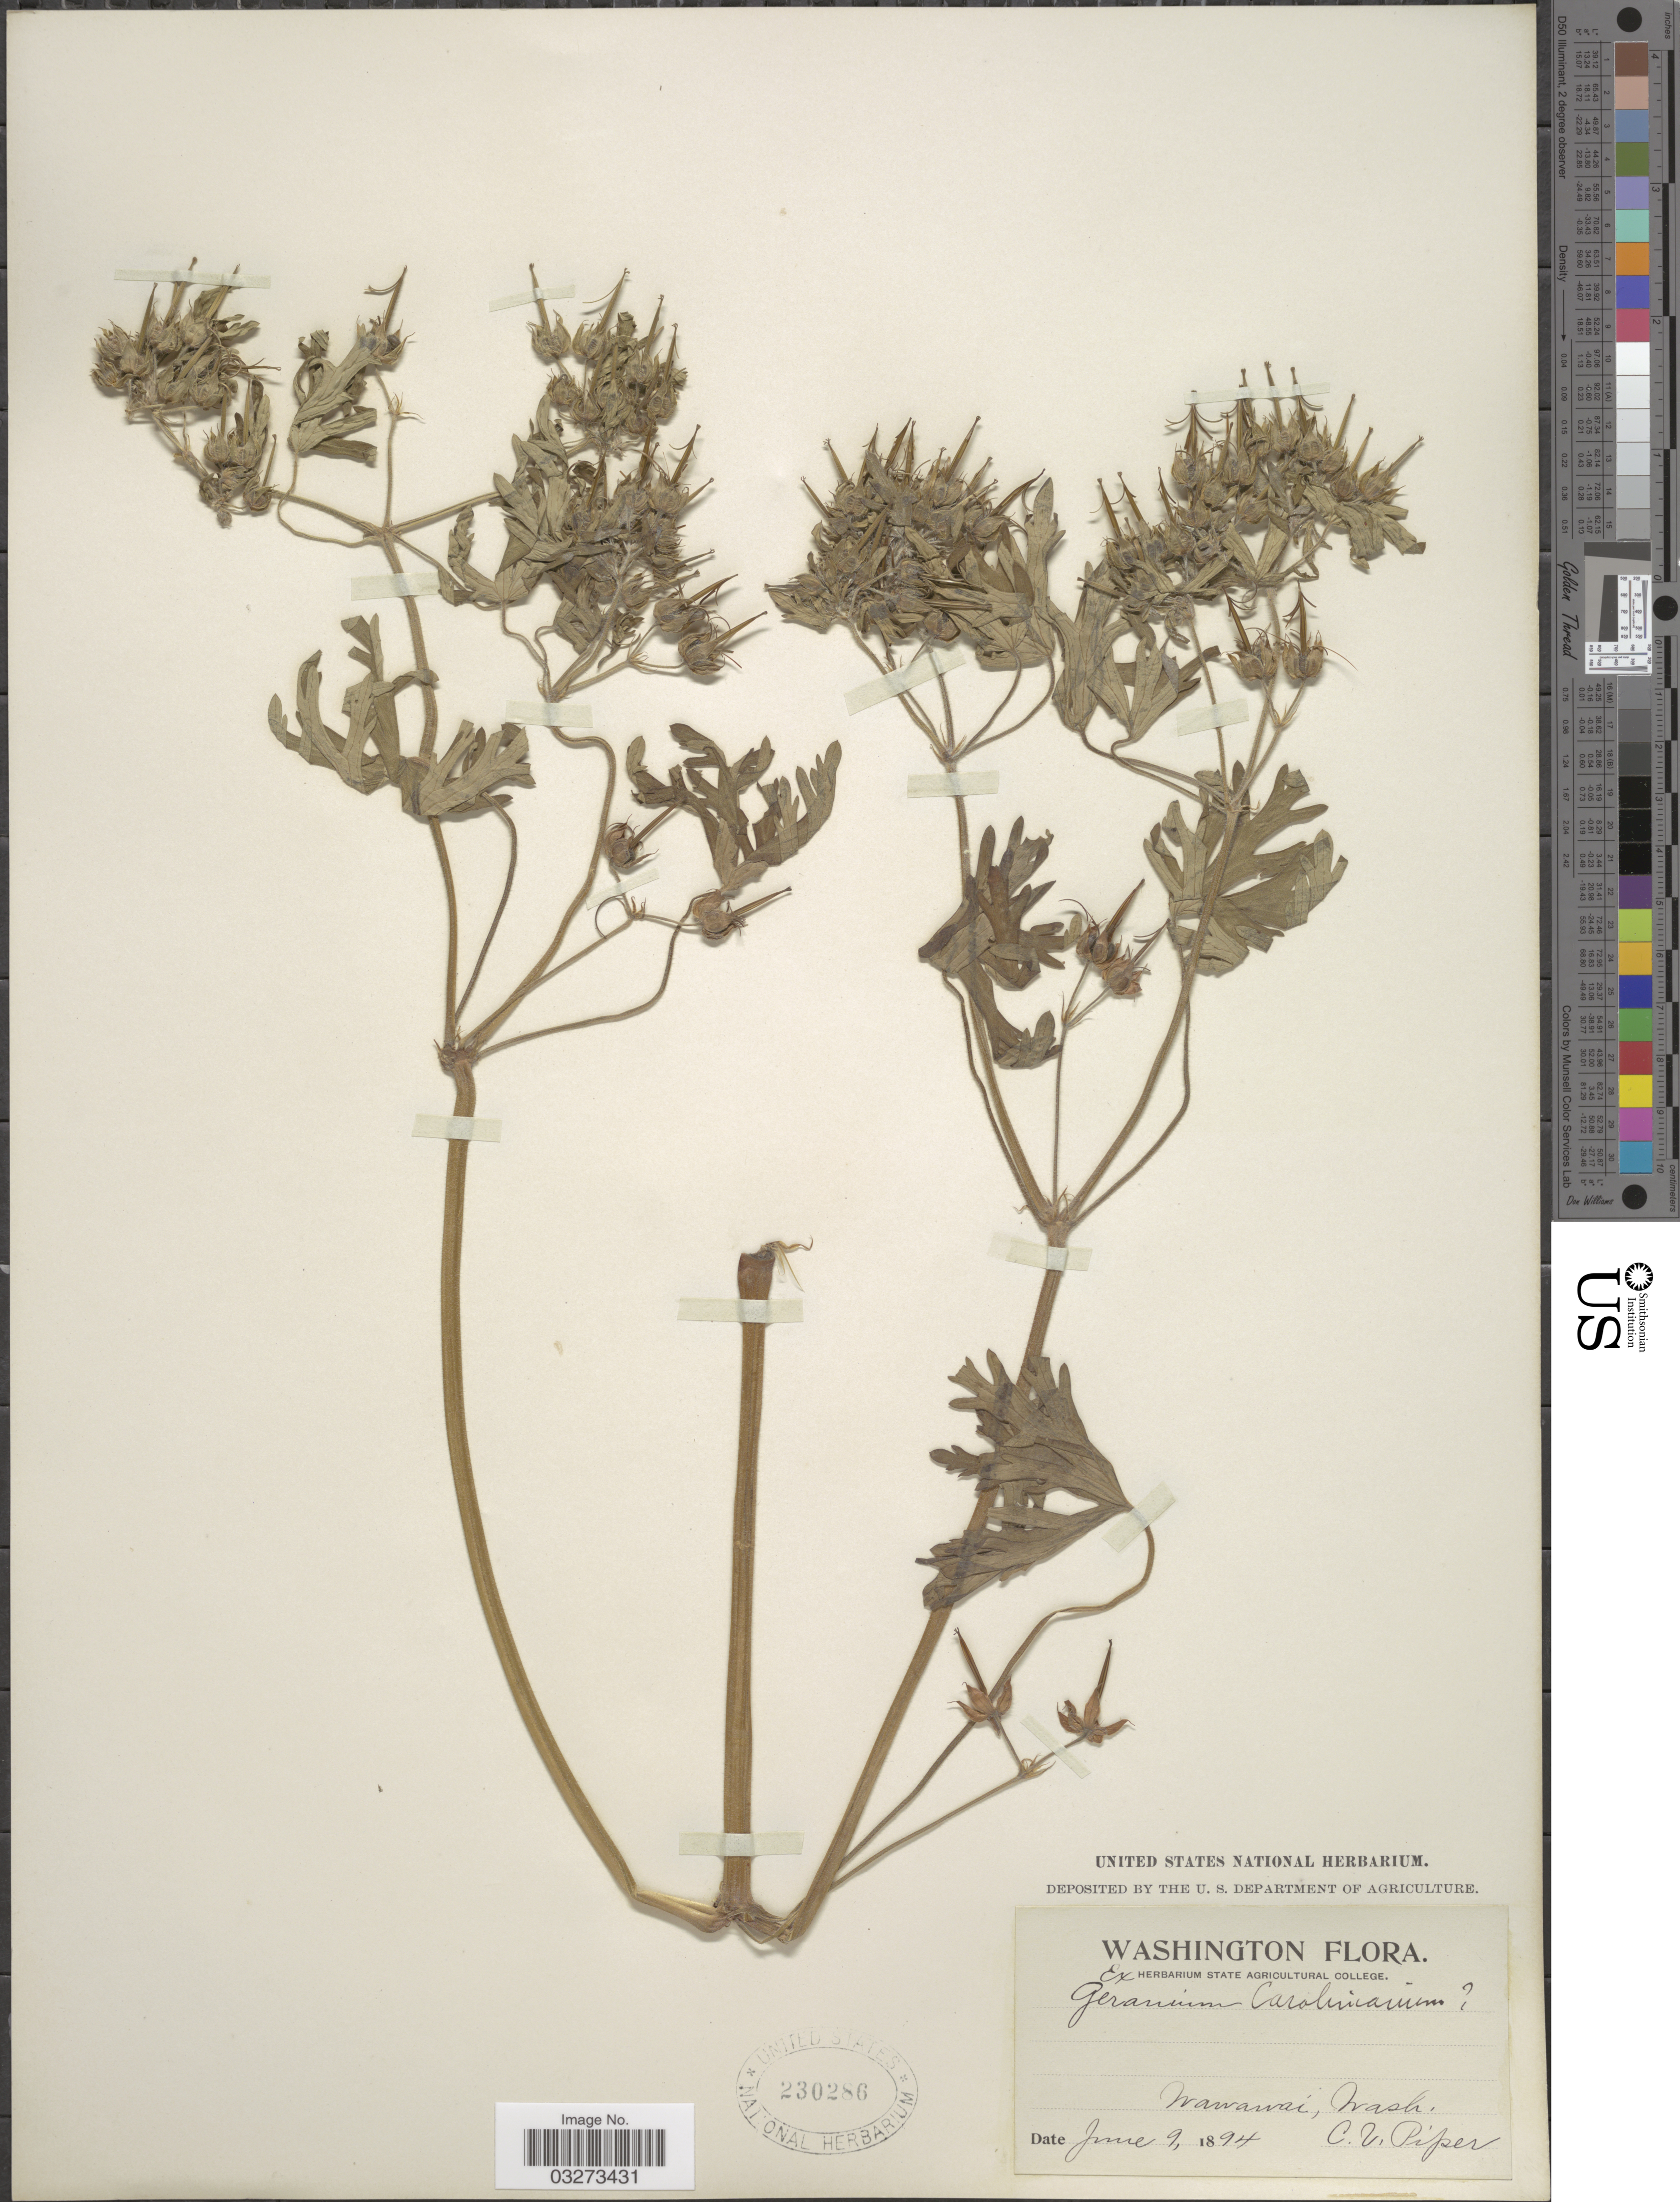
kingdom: Plantae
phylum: Tracheophyta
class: Magnoliopsida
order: Geraniales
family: Geraniaceae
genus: Geranium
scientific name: Geranium carolinianum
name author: L.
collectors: C. V. Piper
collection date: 1894-06-09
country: United States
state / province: Washington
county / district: Whitman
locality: Wawawai.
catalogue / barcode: US 230286